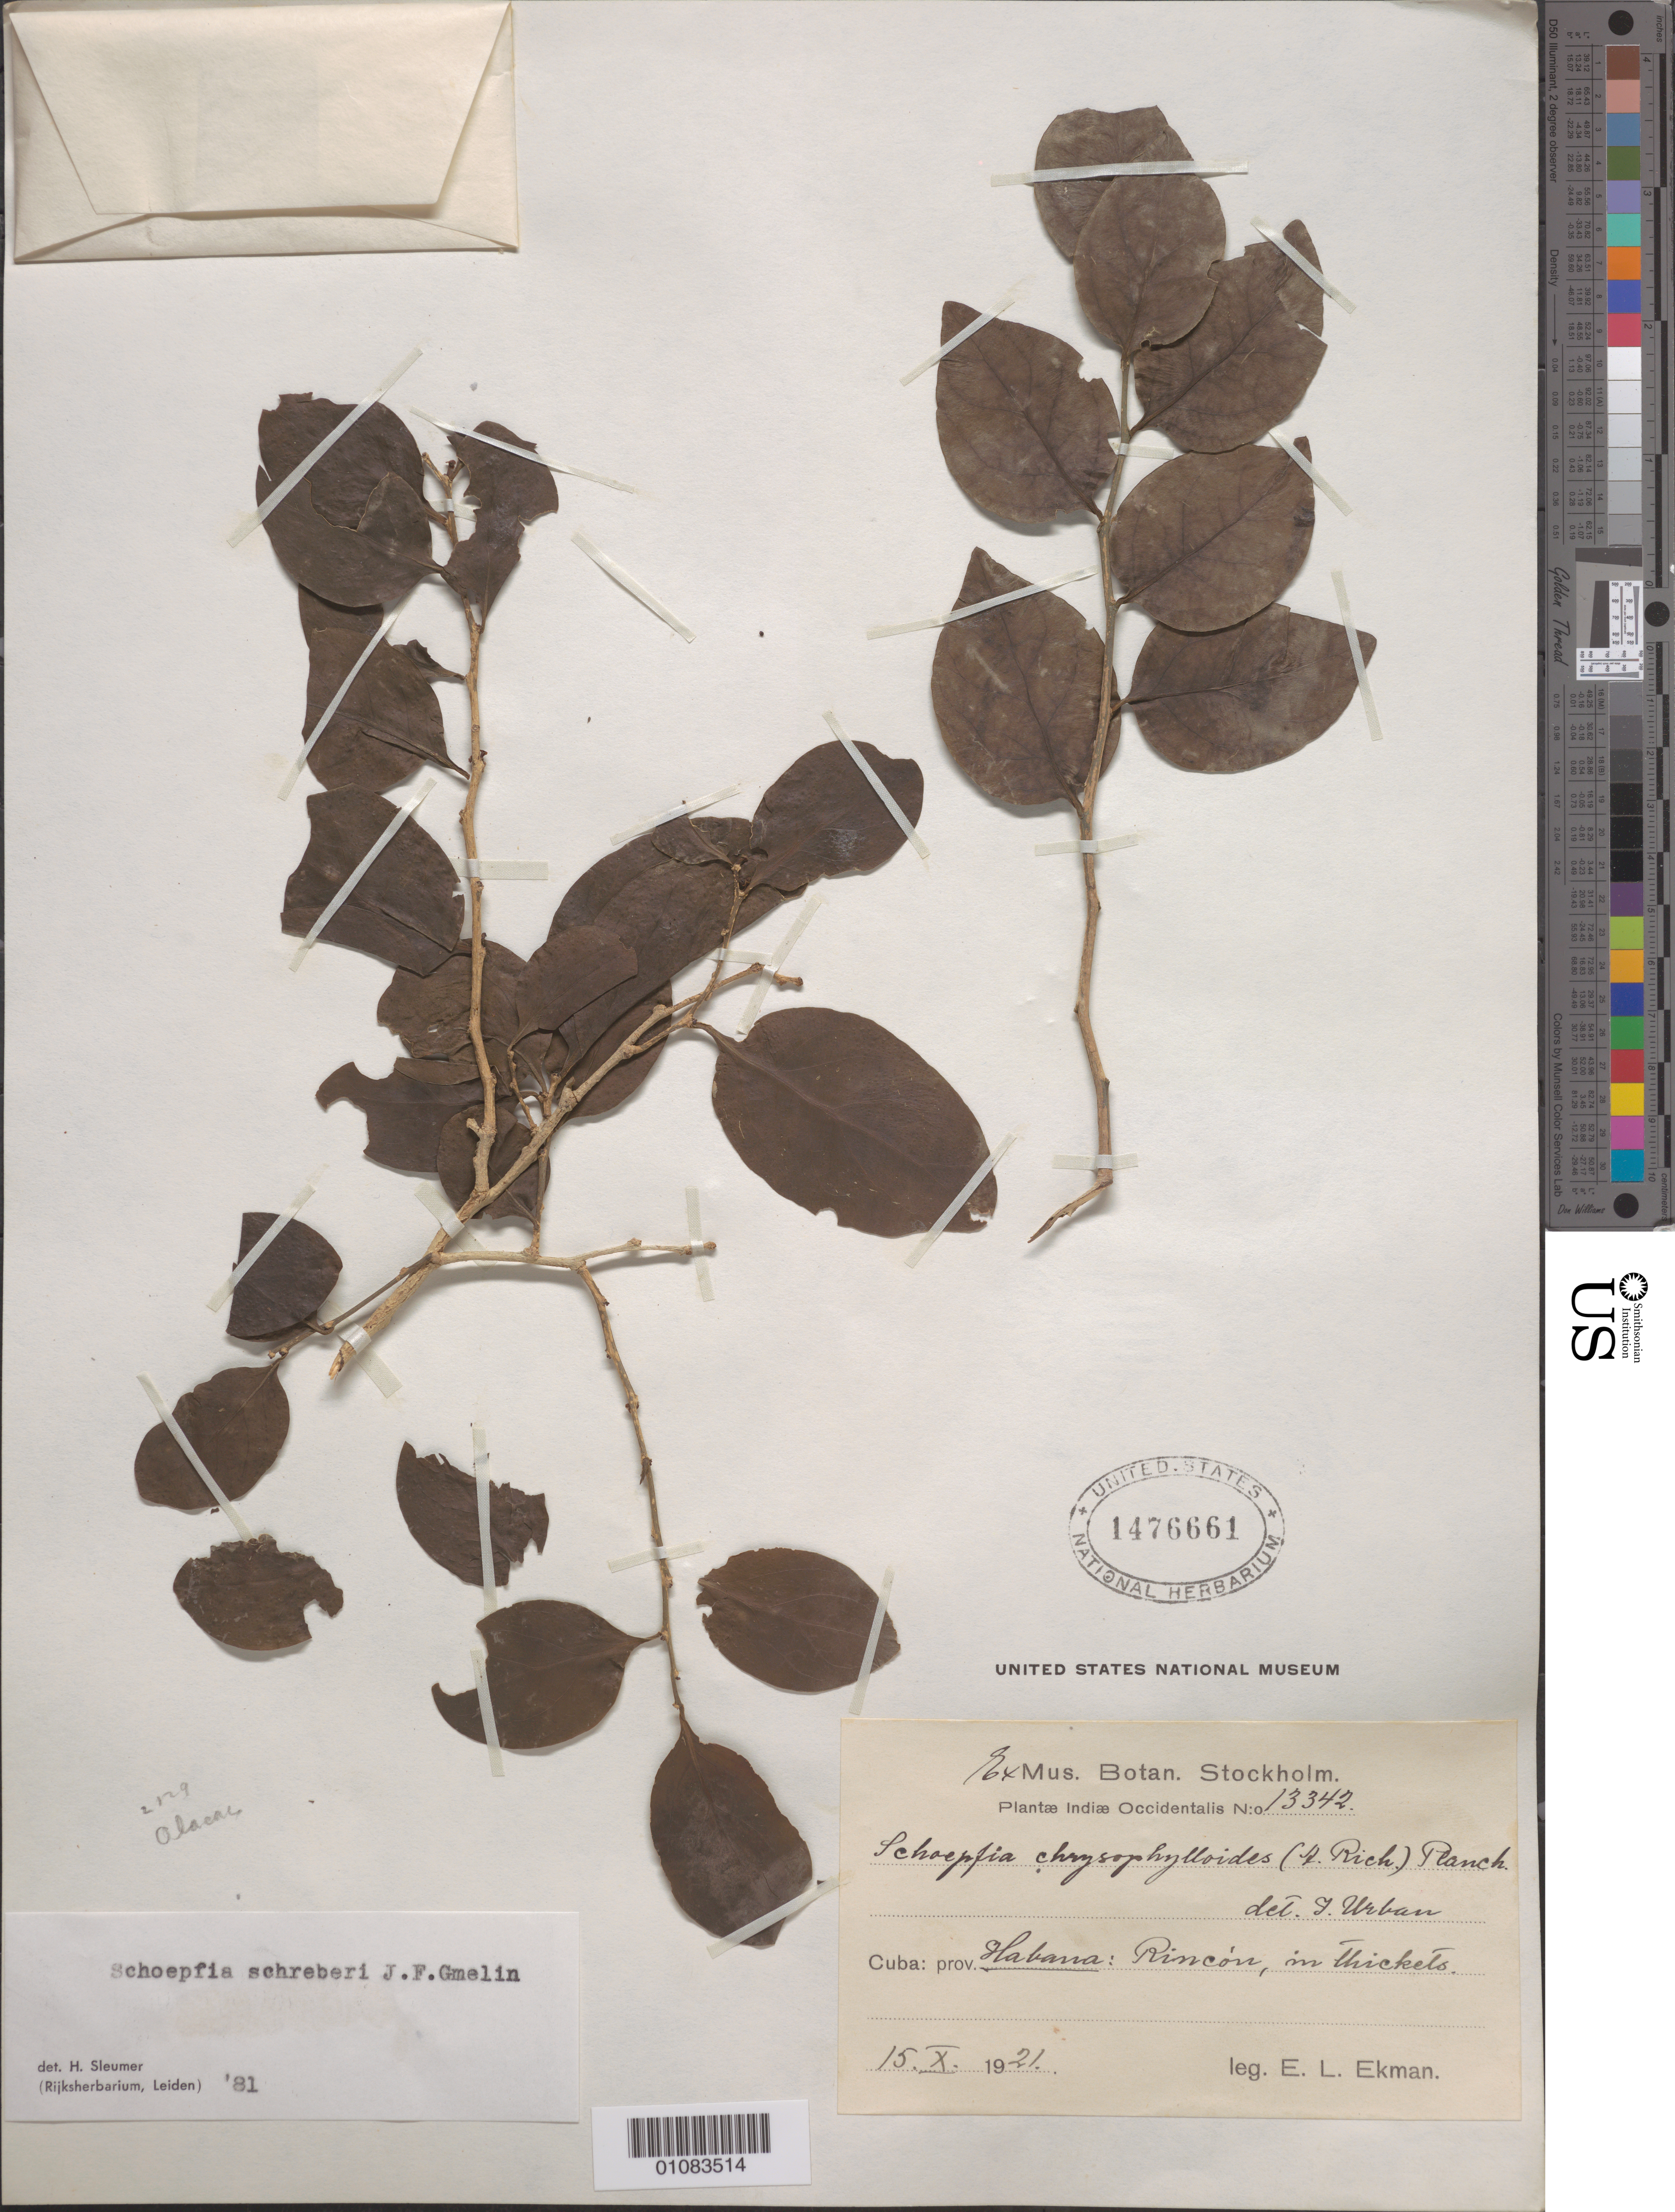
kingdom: Plantae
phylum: Tracheophyta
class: Magnoliopsida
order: Santalales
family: Schoepfiaceae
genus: Schoepfia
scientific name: Schoepfia schreberi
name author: J.F. Gmel.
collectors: E. L. Ekman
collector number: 13342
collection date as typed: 15 Oct 1921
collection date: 1921-10-15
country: Cuba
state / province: La Habana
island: Cuba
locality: Rincon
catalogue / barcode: US 1476661